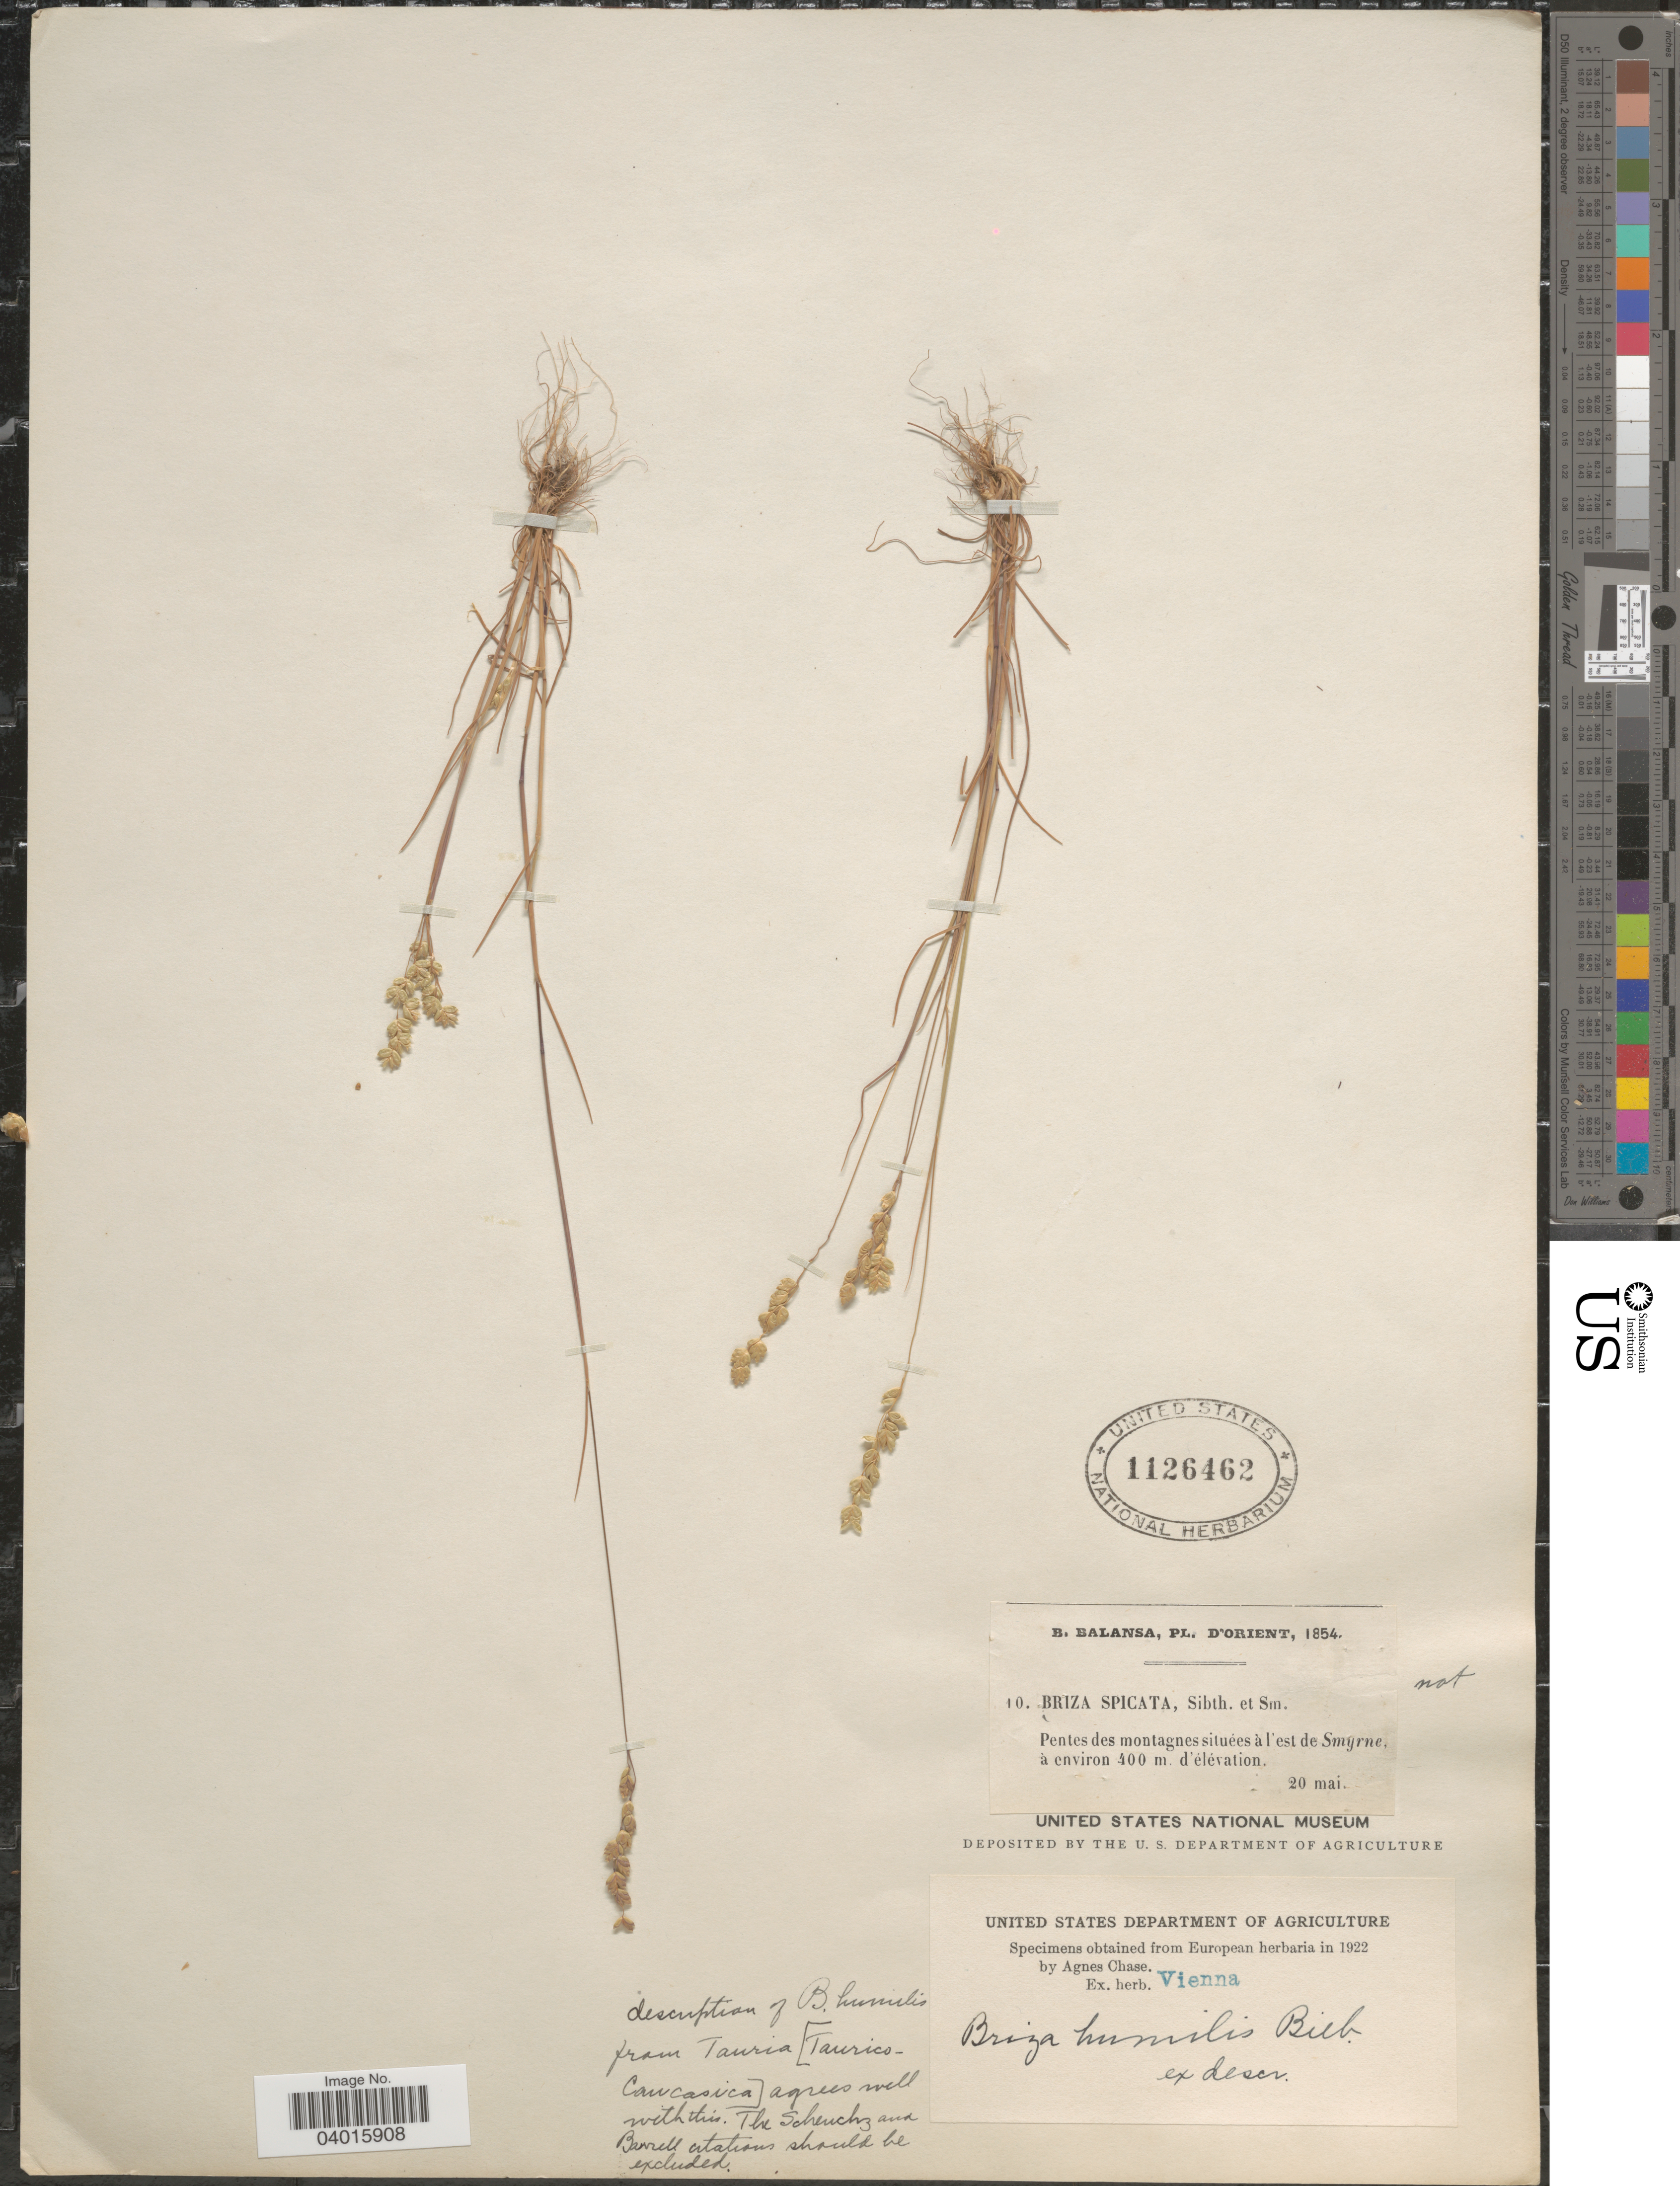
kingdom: Plantae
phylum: Tracheophyta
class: Liliopsida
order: Poales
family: Poaceae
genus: Briza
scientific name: Briza humilis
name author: M. Bieb.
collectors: B. Balansa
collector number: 10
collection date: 1854-05-20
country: Turkey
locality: D'Orient. Pentes des montagnes situées à l'est de Smyrne, à environ.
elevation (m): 400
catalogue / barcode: US 1126462